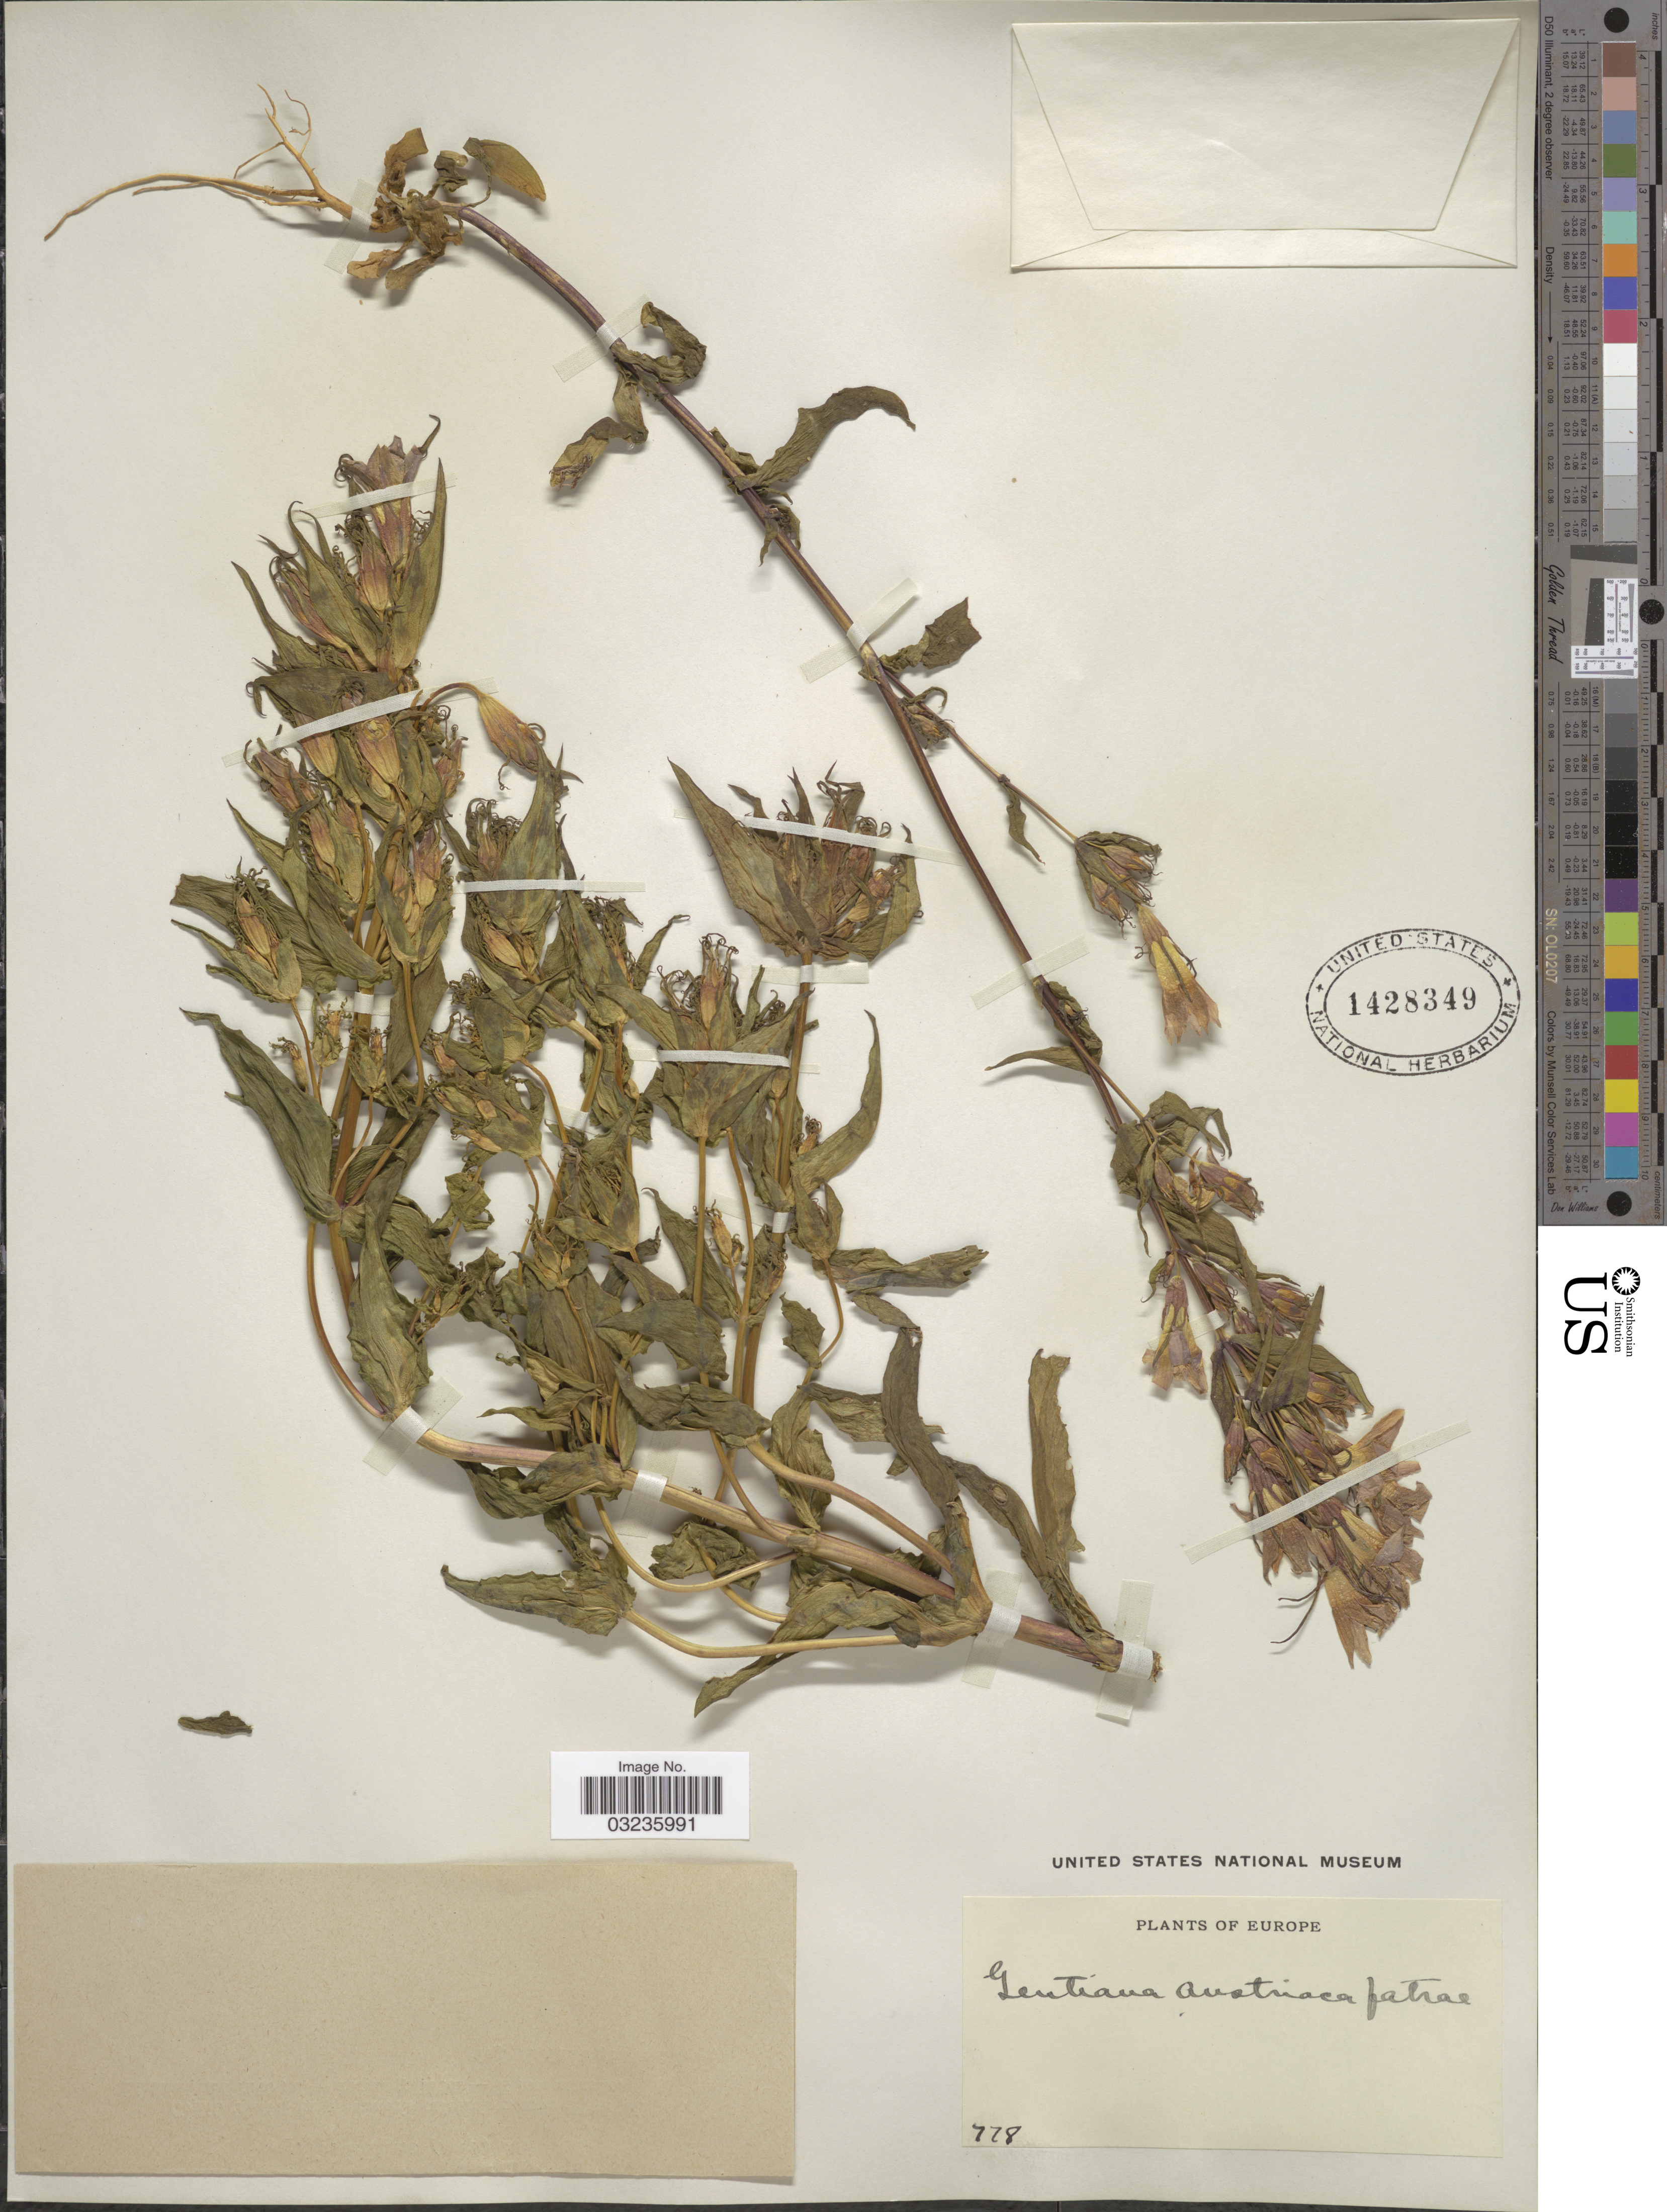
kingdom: Plantae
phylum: Tracheophyta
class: Magnoliopsida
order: Gentianales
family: Gentianaceae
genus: Gentiana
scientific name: Gentiana austriaca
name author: A. Kern. & Jos. Kern.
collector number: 778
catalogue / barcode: US 1428349